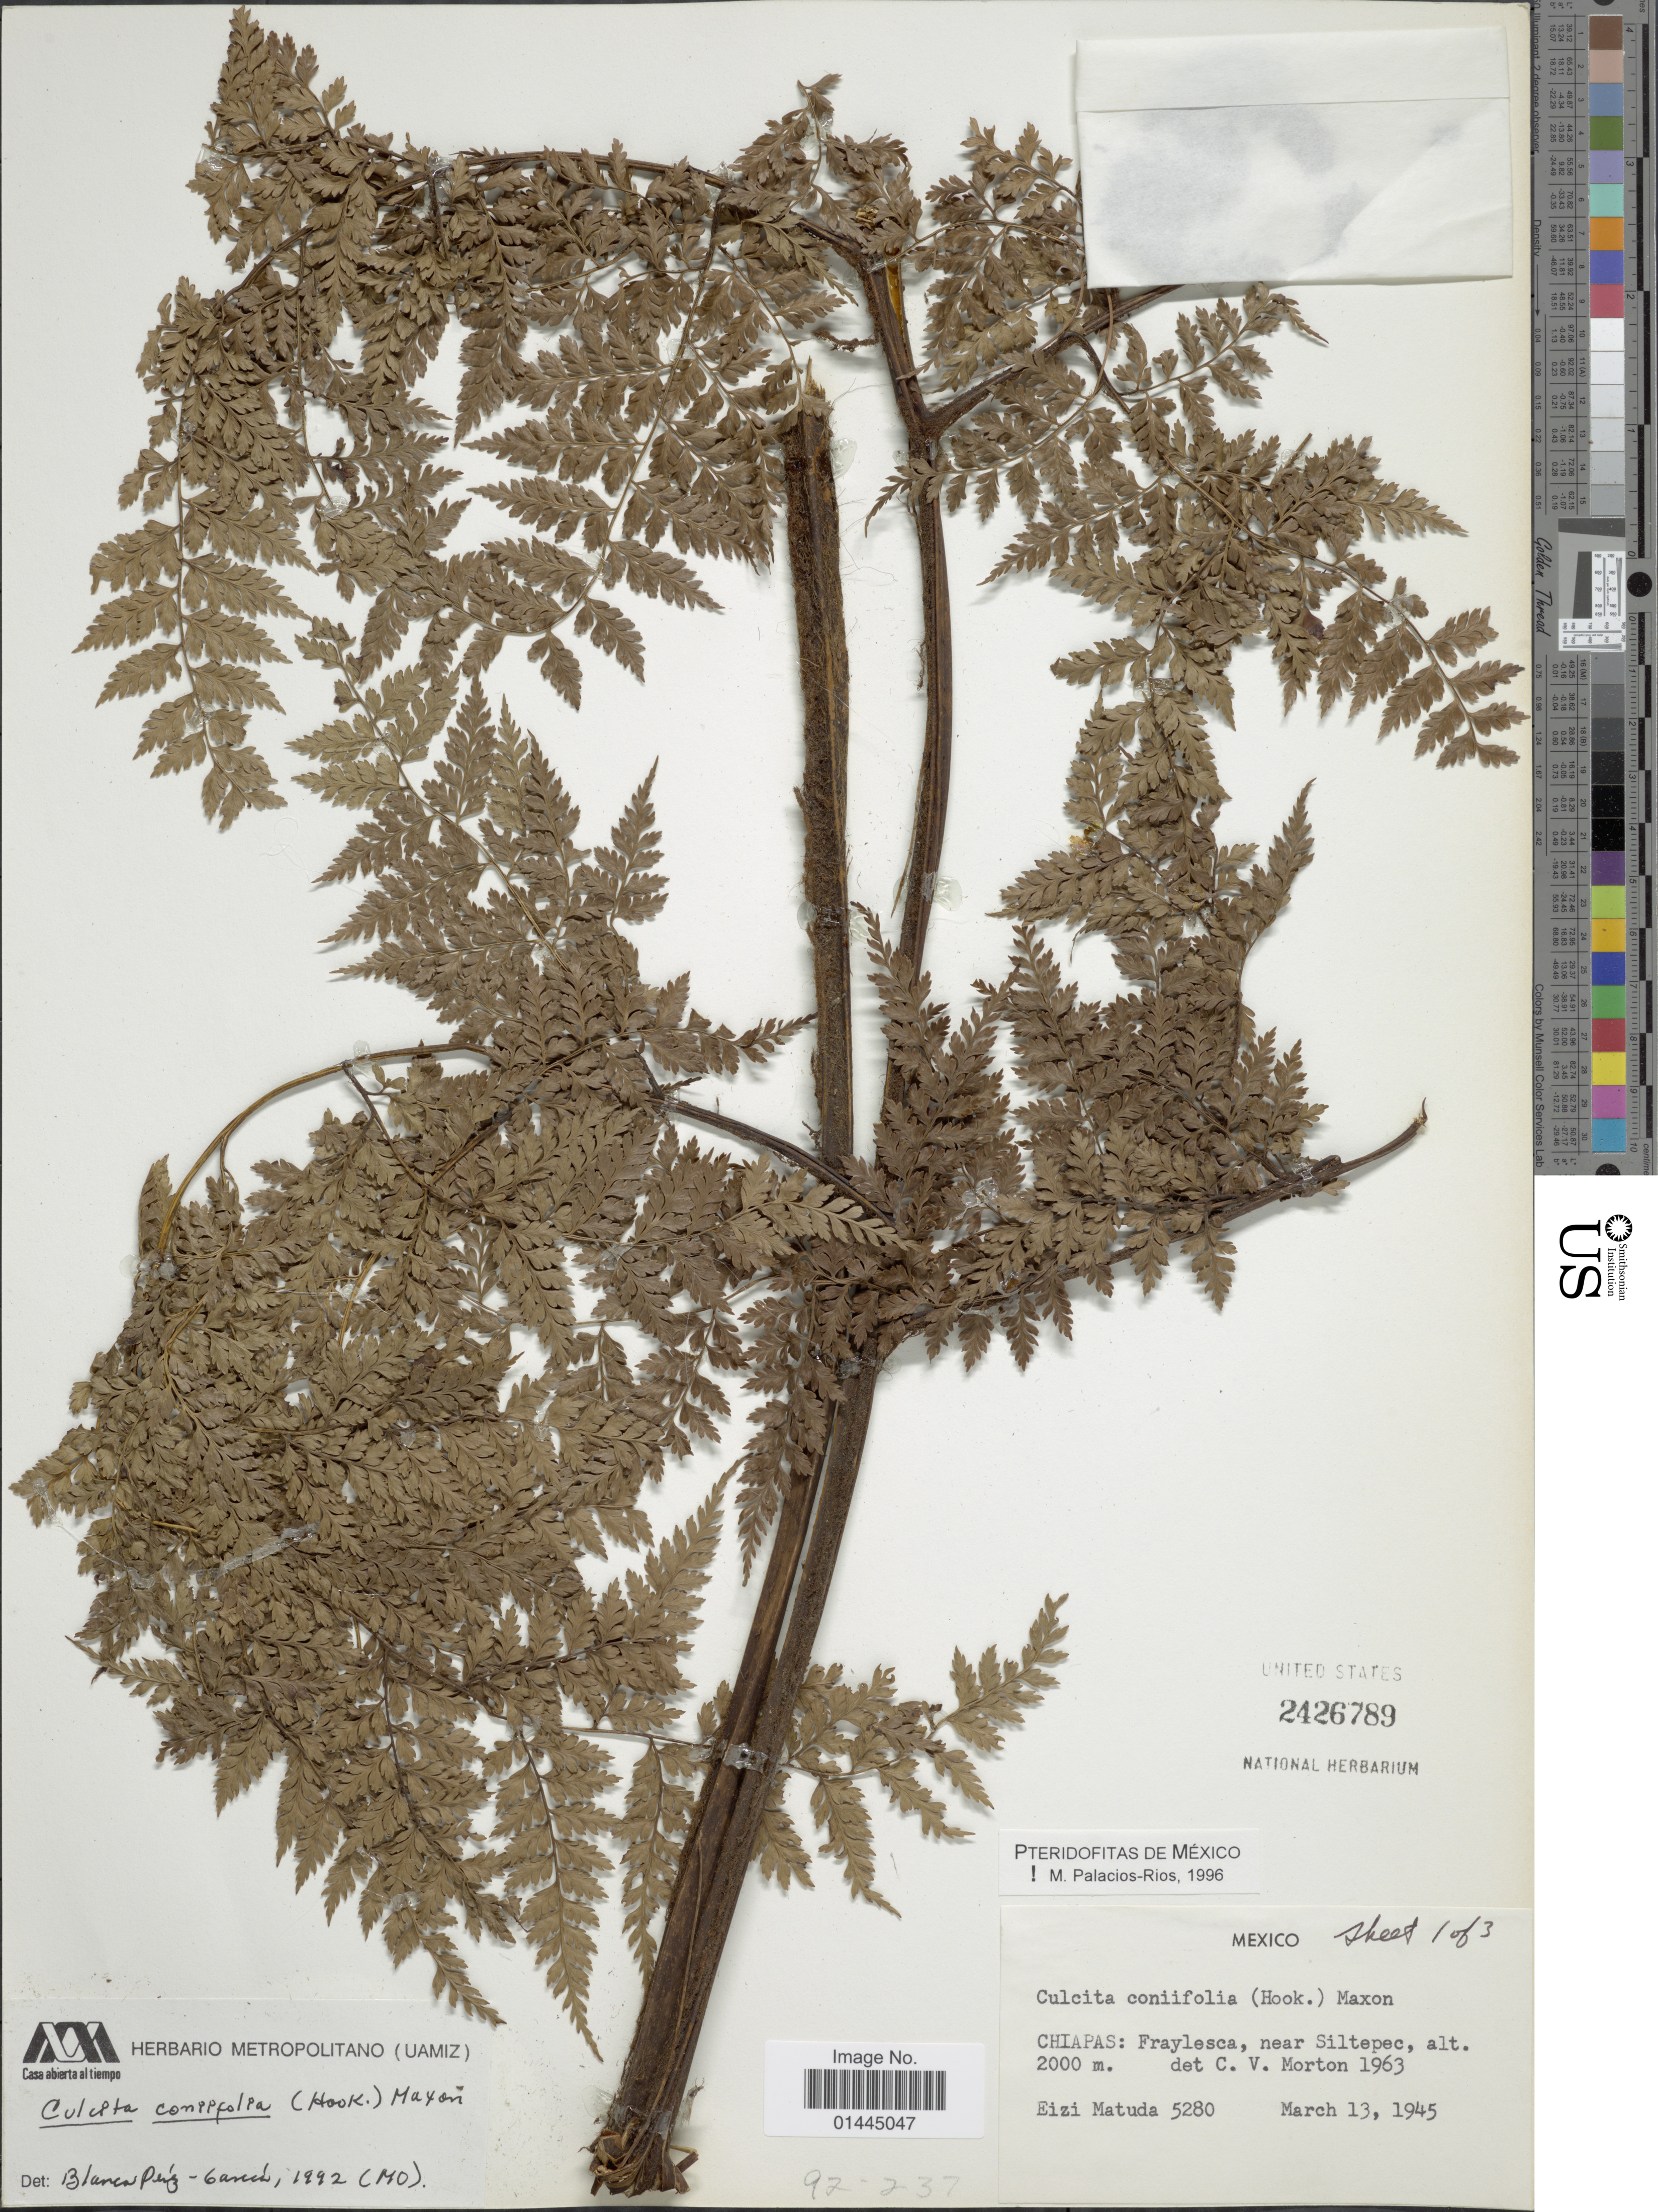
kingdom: Plantae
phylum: Tracheophyta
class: Polypodiopsida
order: Cyatheales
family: Culcitaceae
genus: Culcita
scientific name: Culcita coniifolia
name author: (Hook.) Maxon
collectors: E. Matuda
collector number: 5280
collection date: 1945-03-13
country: Mexico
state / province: Chiapas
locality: Fraylesca, near Siltepec.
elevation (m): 2000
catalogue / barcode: US 2426789